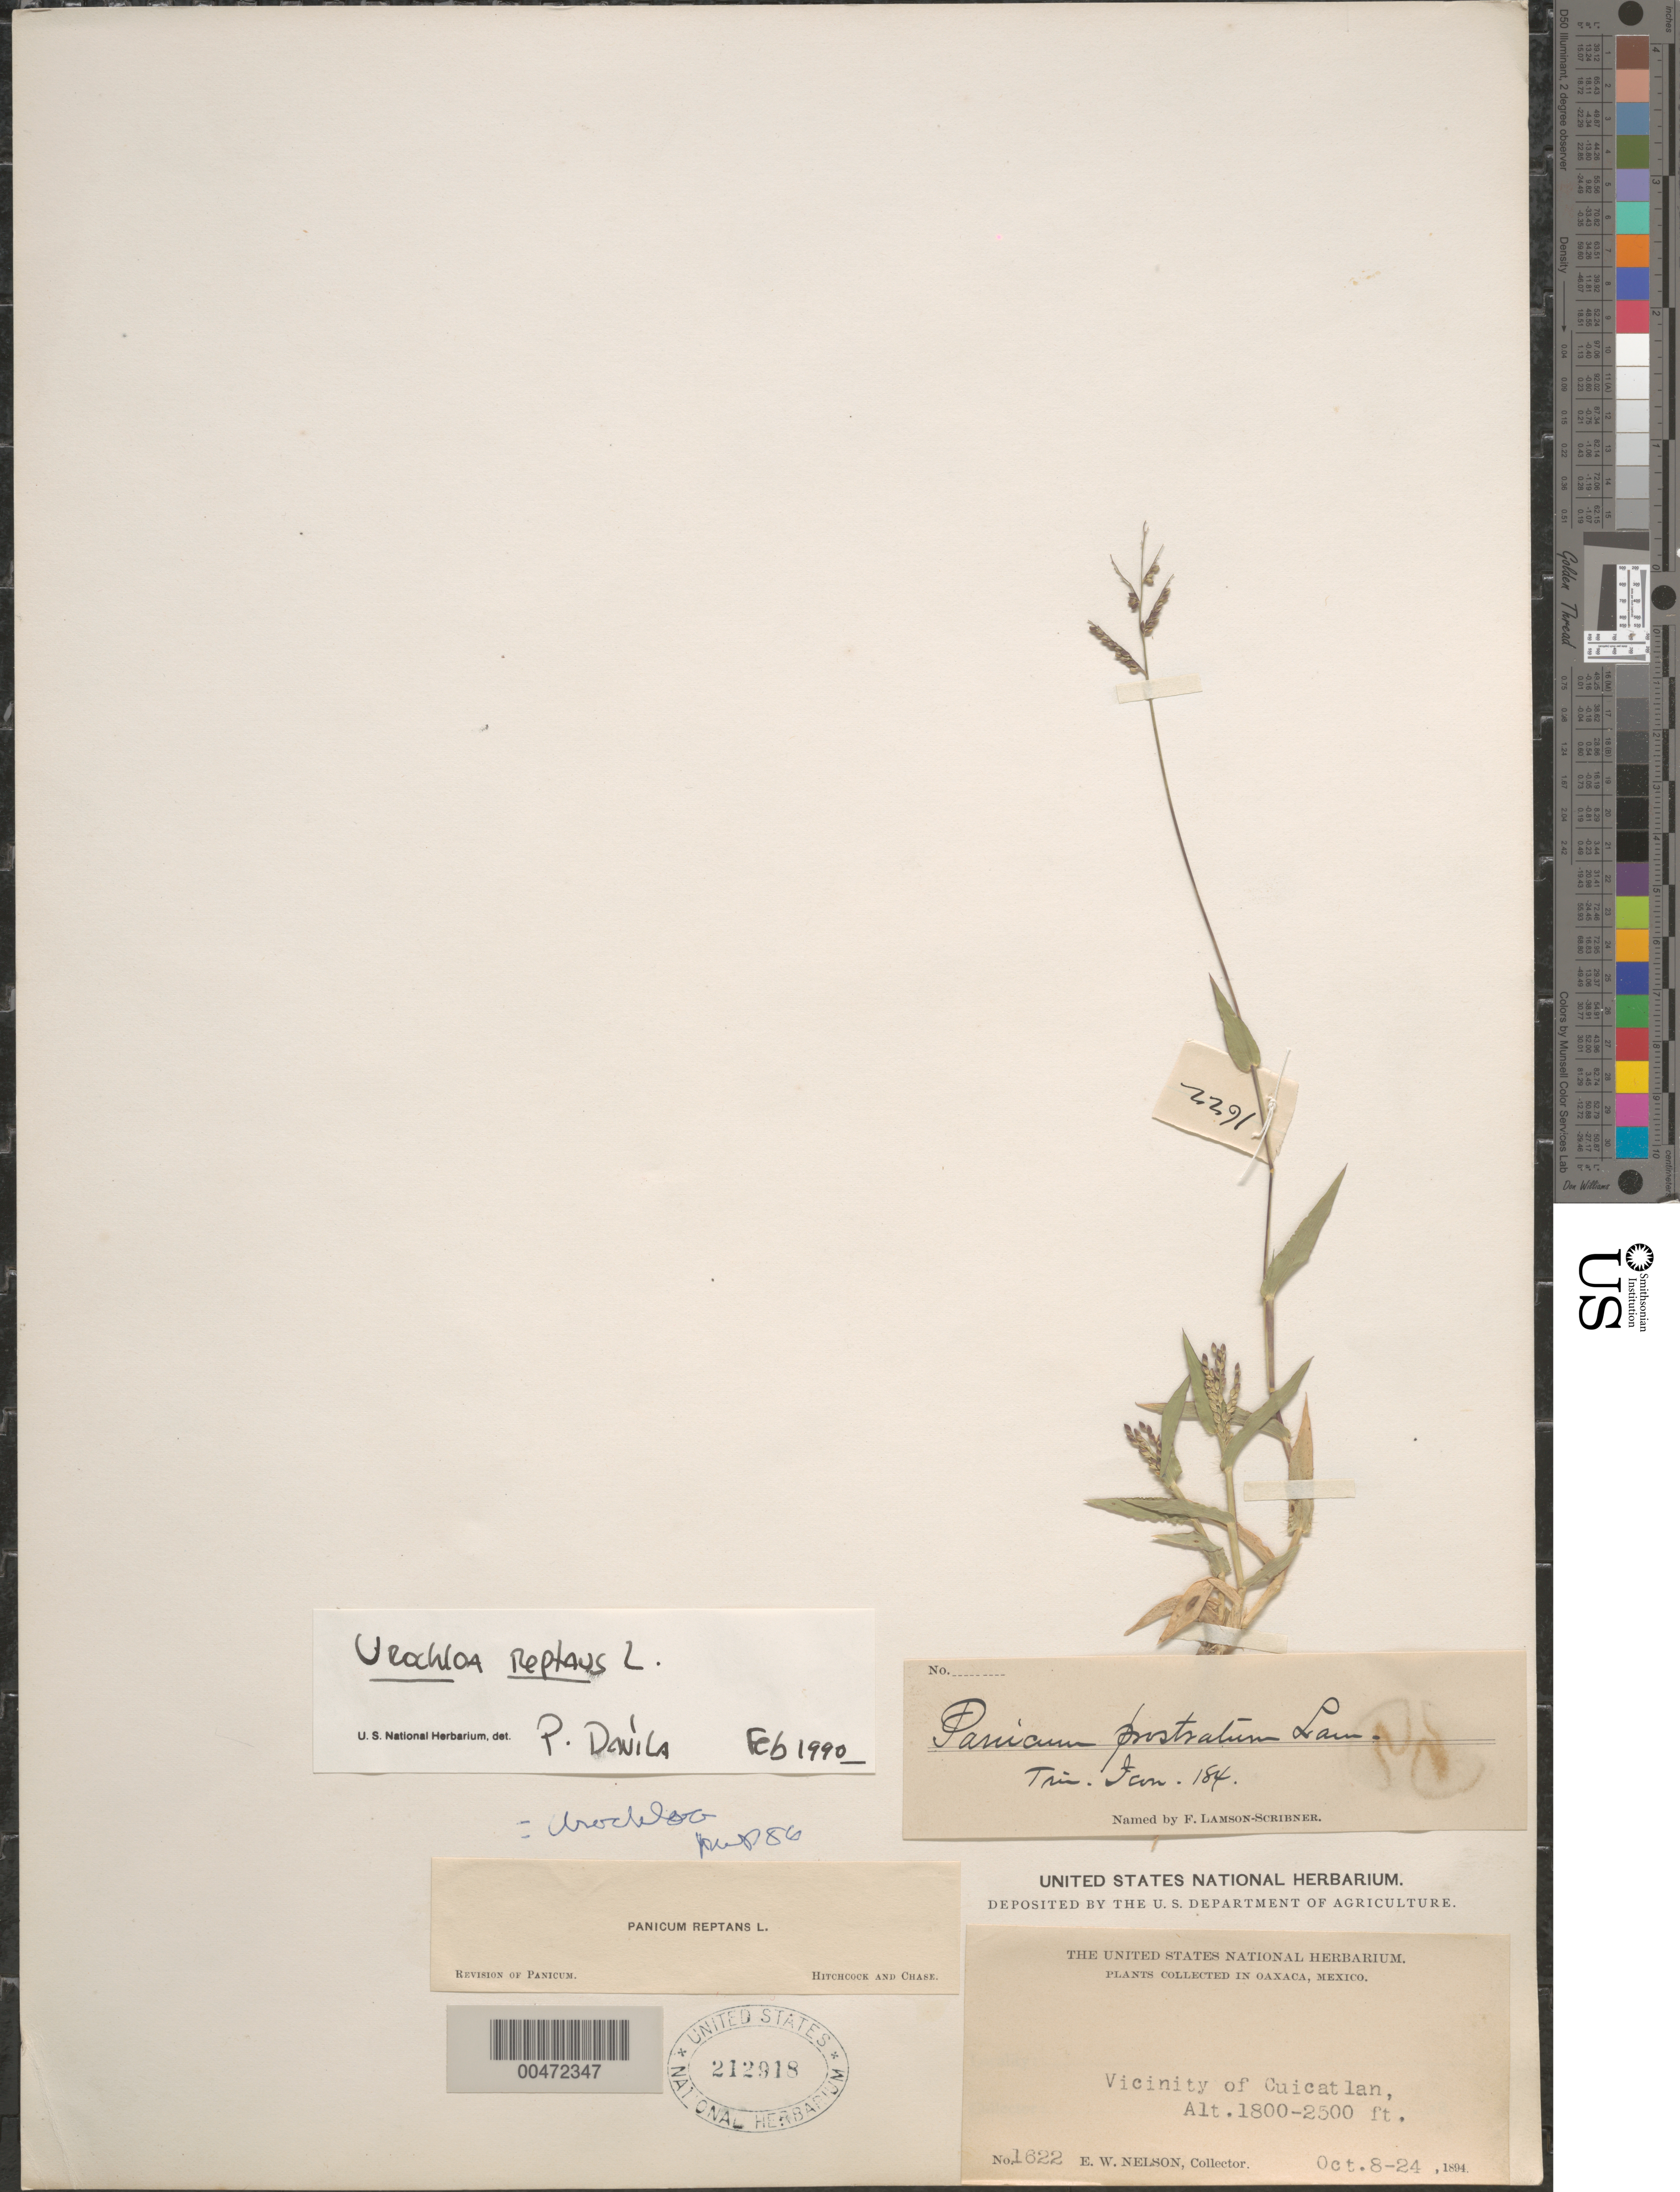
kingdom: Plantae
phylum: Tracheophyta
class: Liliopsida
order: Poales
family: Poaceae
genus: Urochloa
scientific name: Urochloa reptans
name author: (L.) Stapf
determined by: Dávila, P. D.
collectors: E. W. Nelson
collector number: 1622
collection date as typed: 8 Oct 1894 to 24 Oct 1894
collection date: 1894-10-08/1894-10-24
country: Mexico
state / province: Oaxaca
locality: Vicinity of Cuicatlan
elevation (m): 549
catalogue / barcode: US 212918